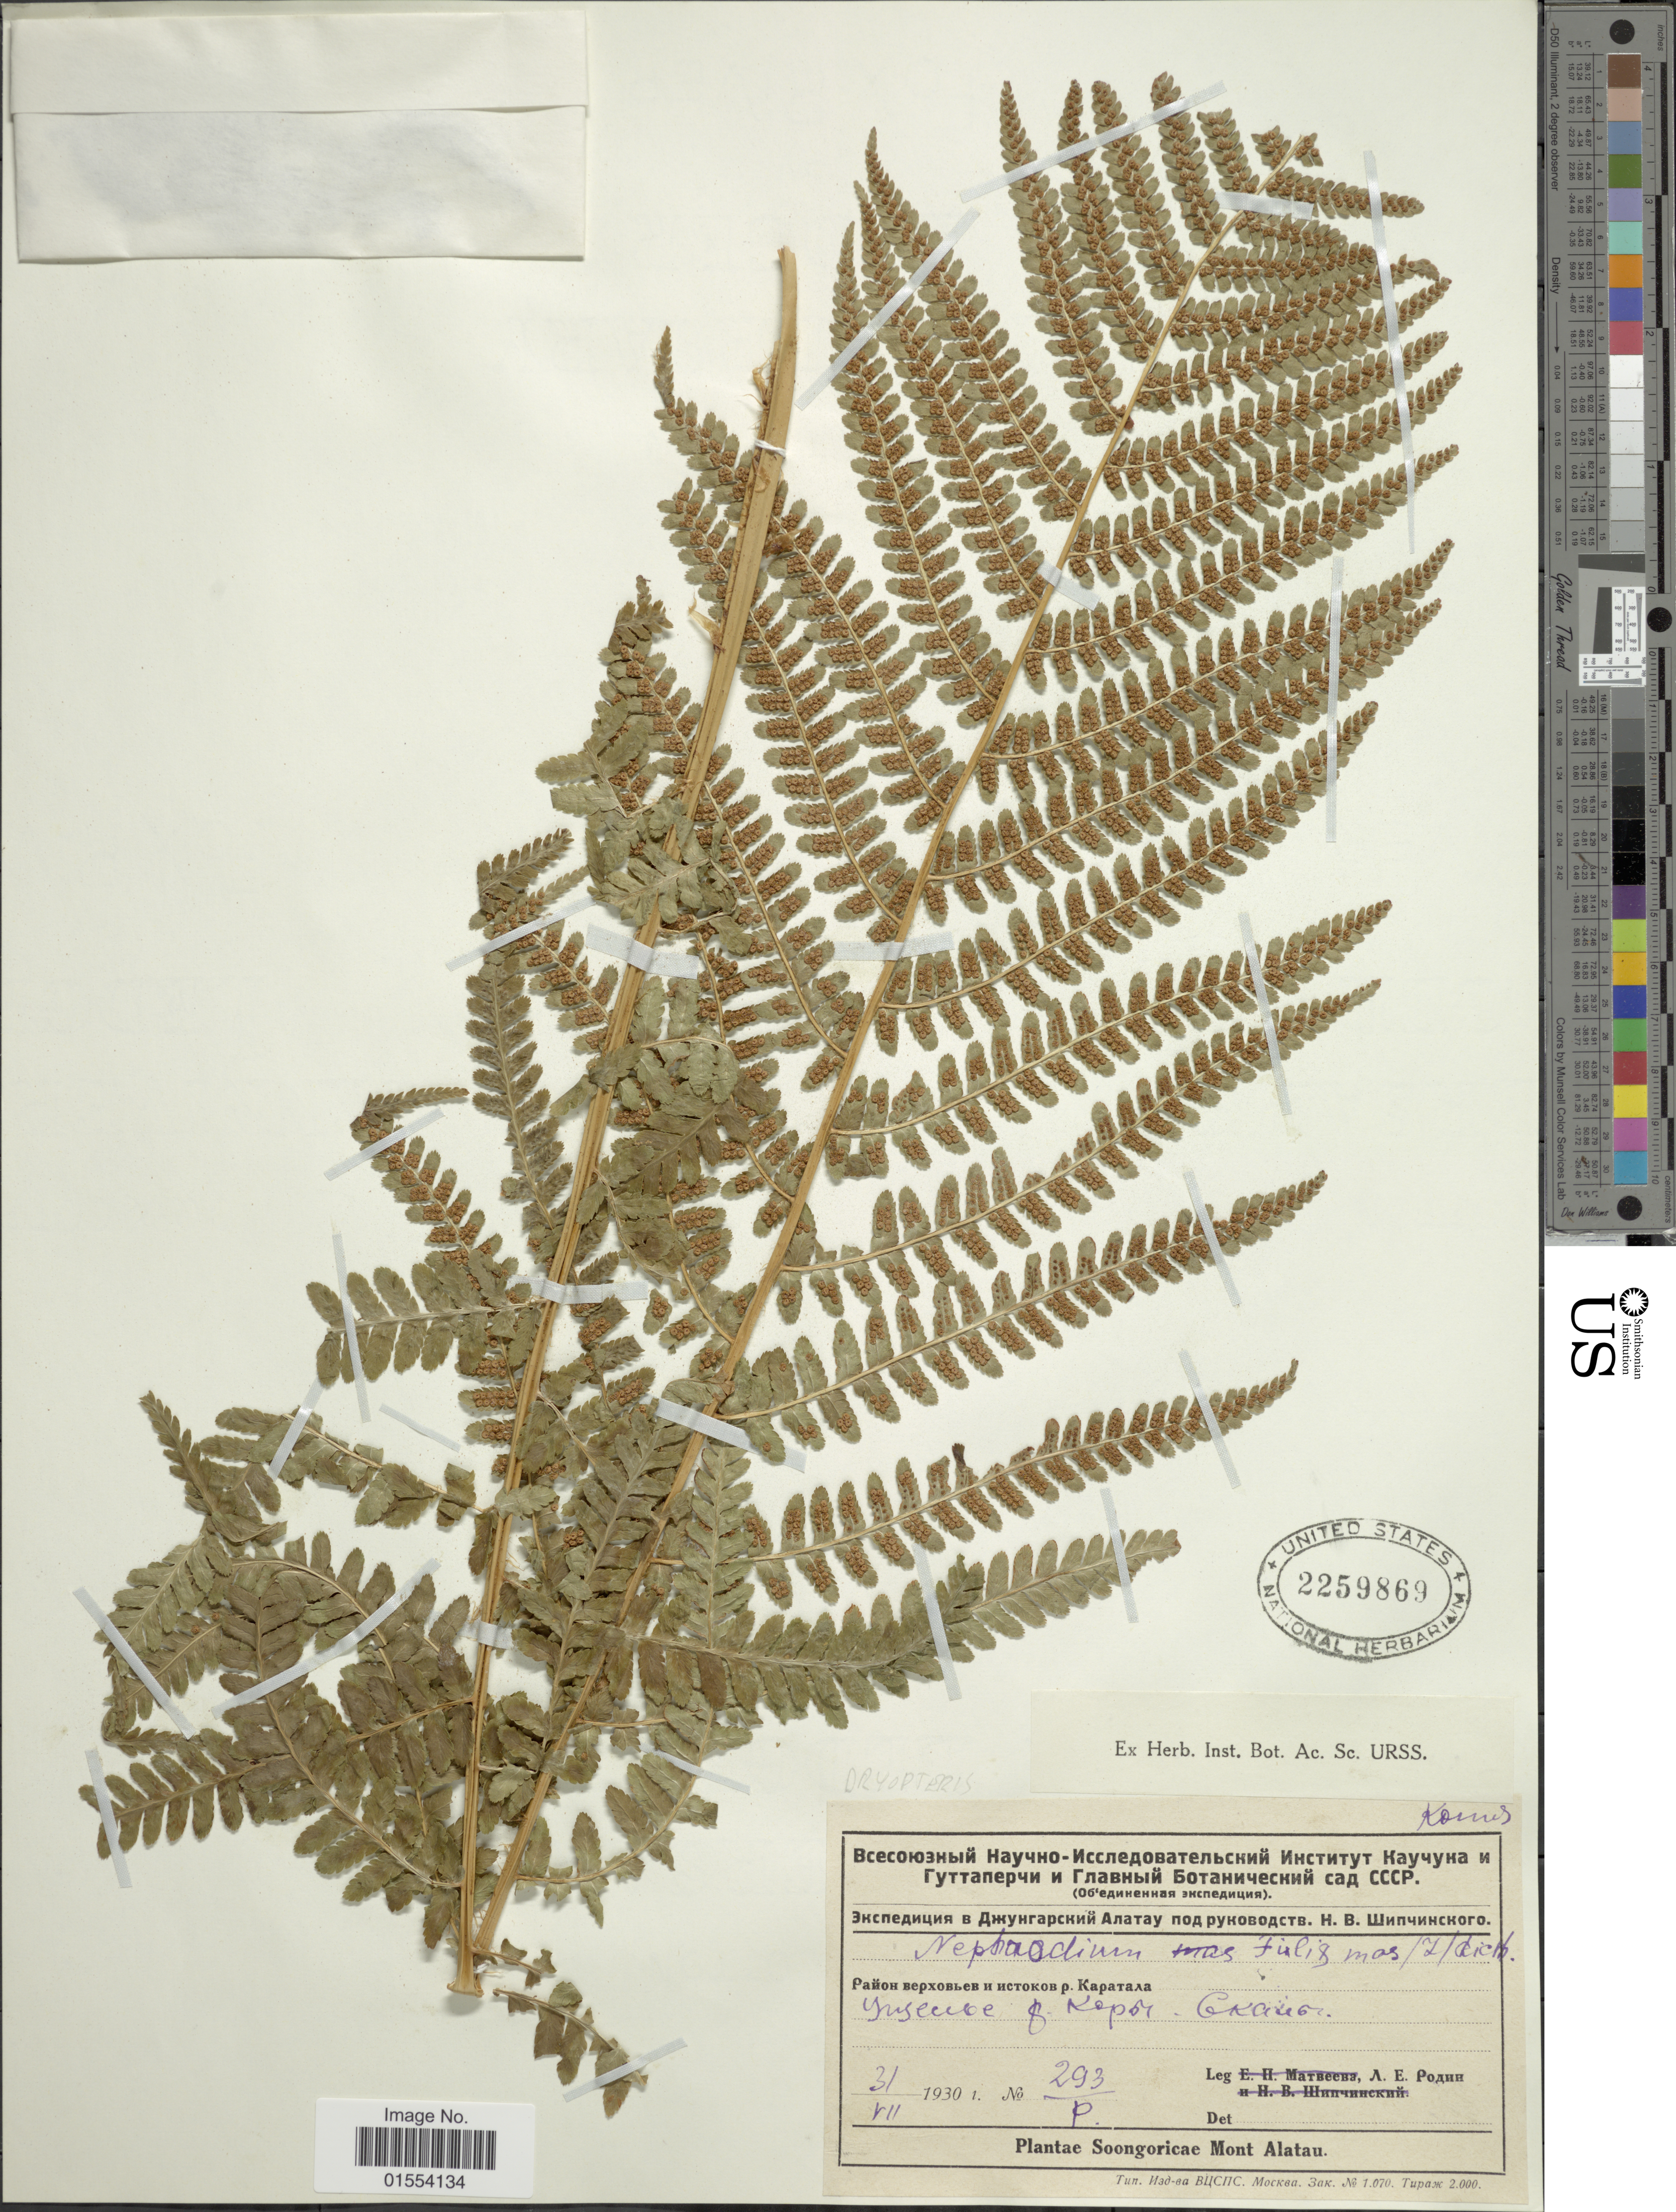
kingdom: Plantae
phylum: Tracheophyta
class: Polypodiopsida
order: Polypodiales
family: Dryopteridaceae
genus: Dryopteris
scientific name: Dryopteris filix-mas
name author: (L.) Schott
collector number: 293P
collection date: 1930-07-31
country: Kazakhstan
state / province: Almaty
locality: X.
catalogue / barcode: US 2259869